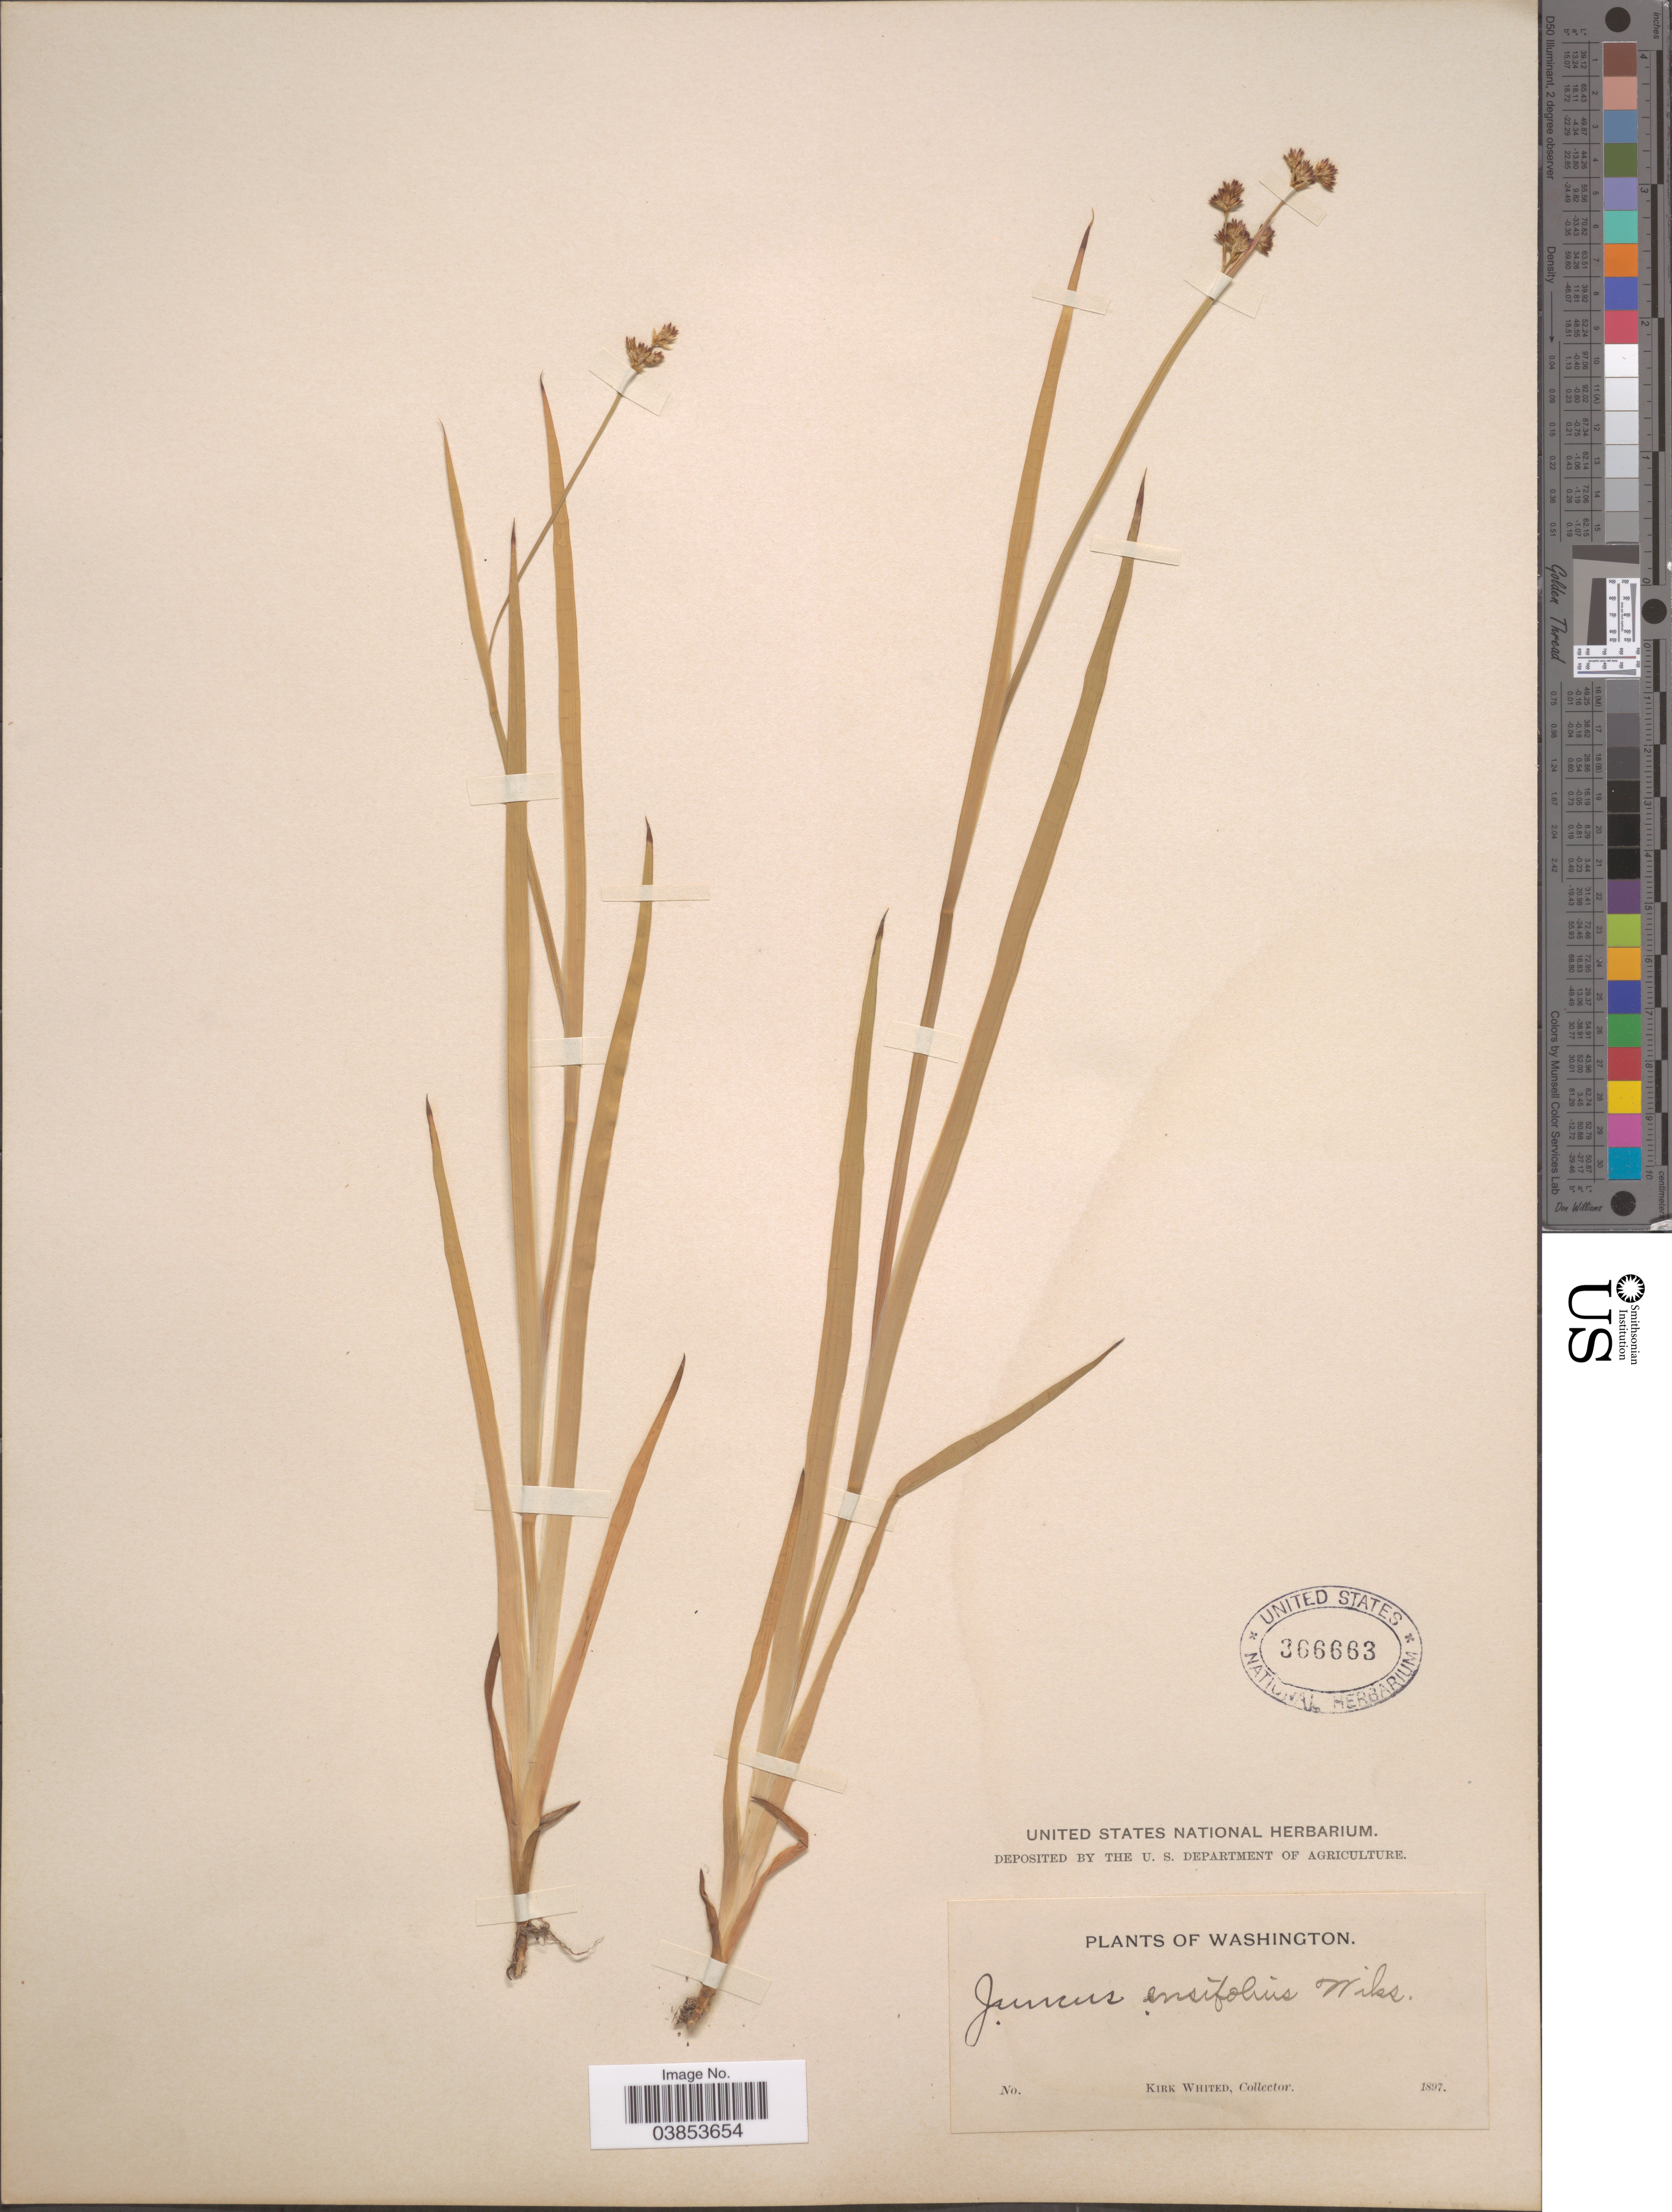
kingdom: Plantae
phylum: Tracheophyta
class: Liliopsida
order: Poales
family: Juncaceae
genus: Juncus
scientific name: Juncus ensifolius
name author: Wikstr.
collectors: K. Whited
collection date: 1897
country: United States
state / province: Washington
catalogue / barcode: US 366663